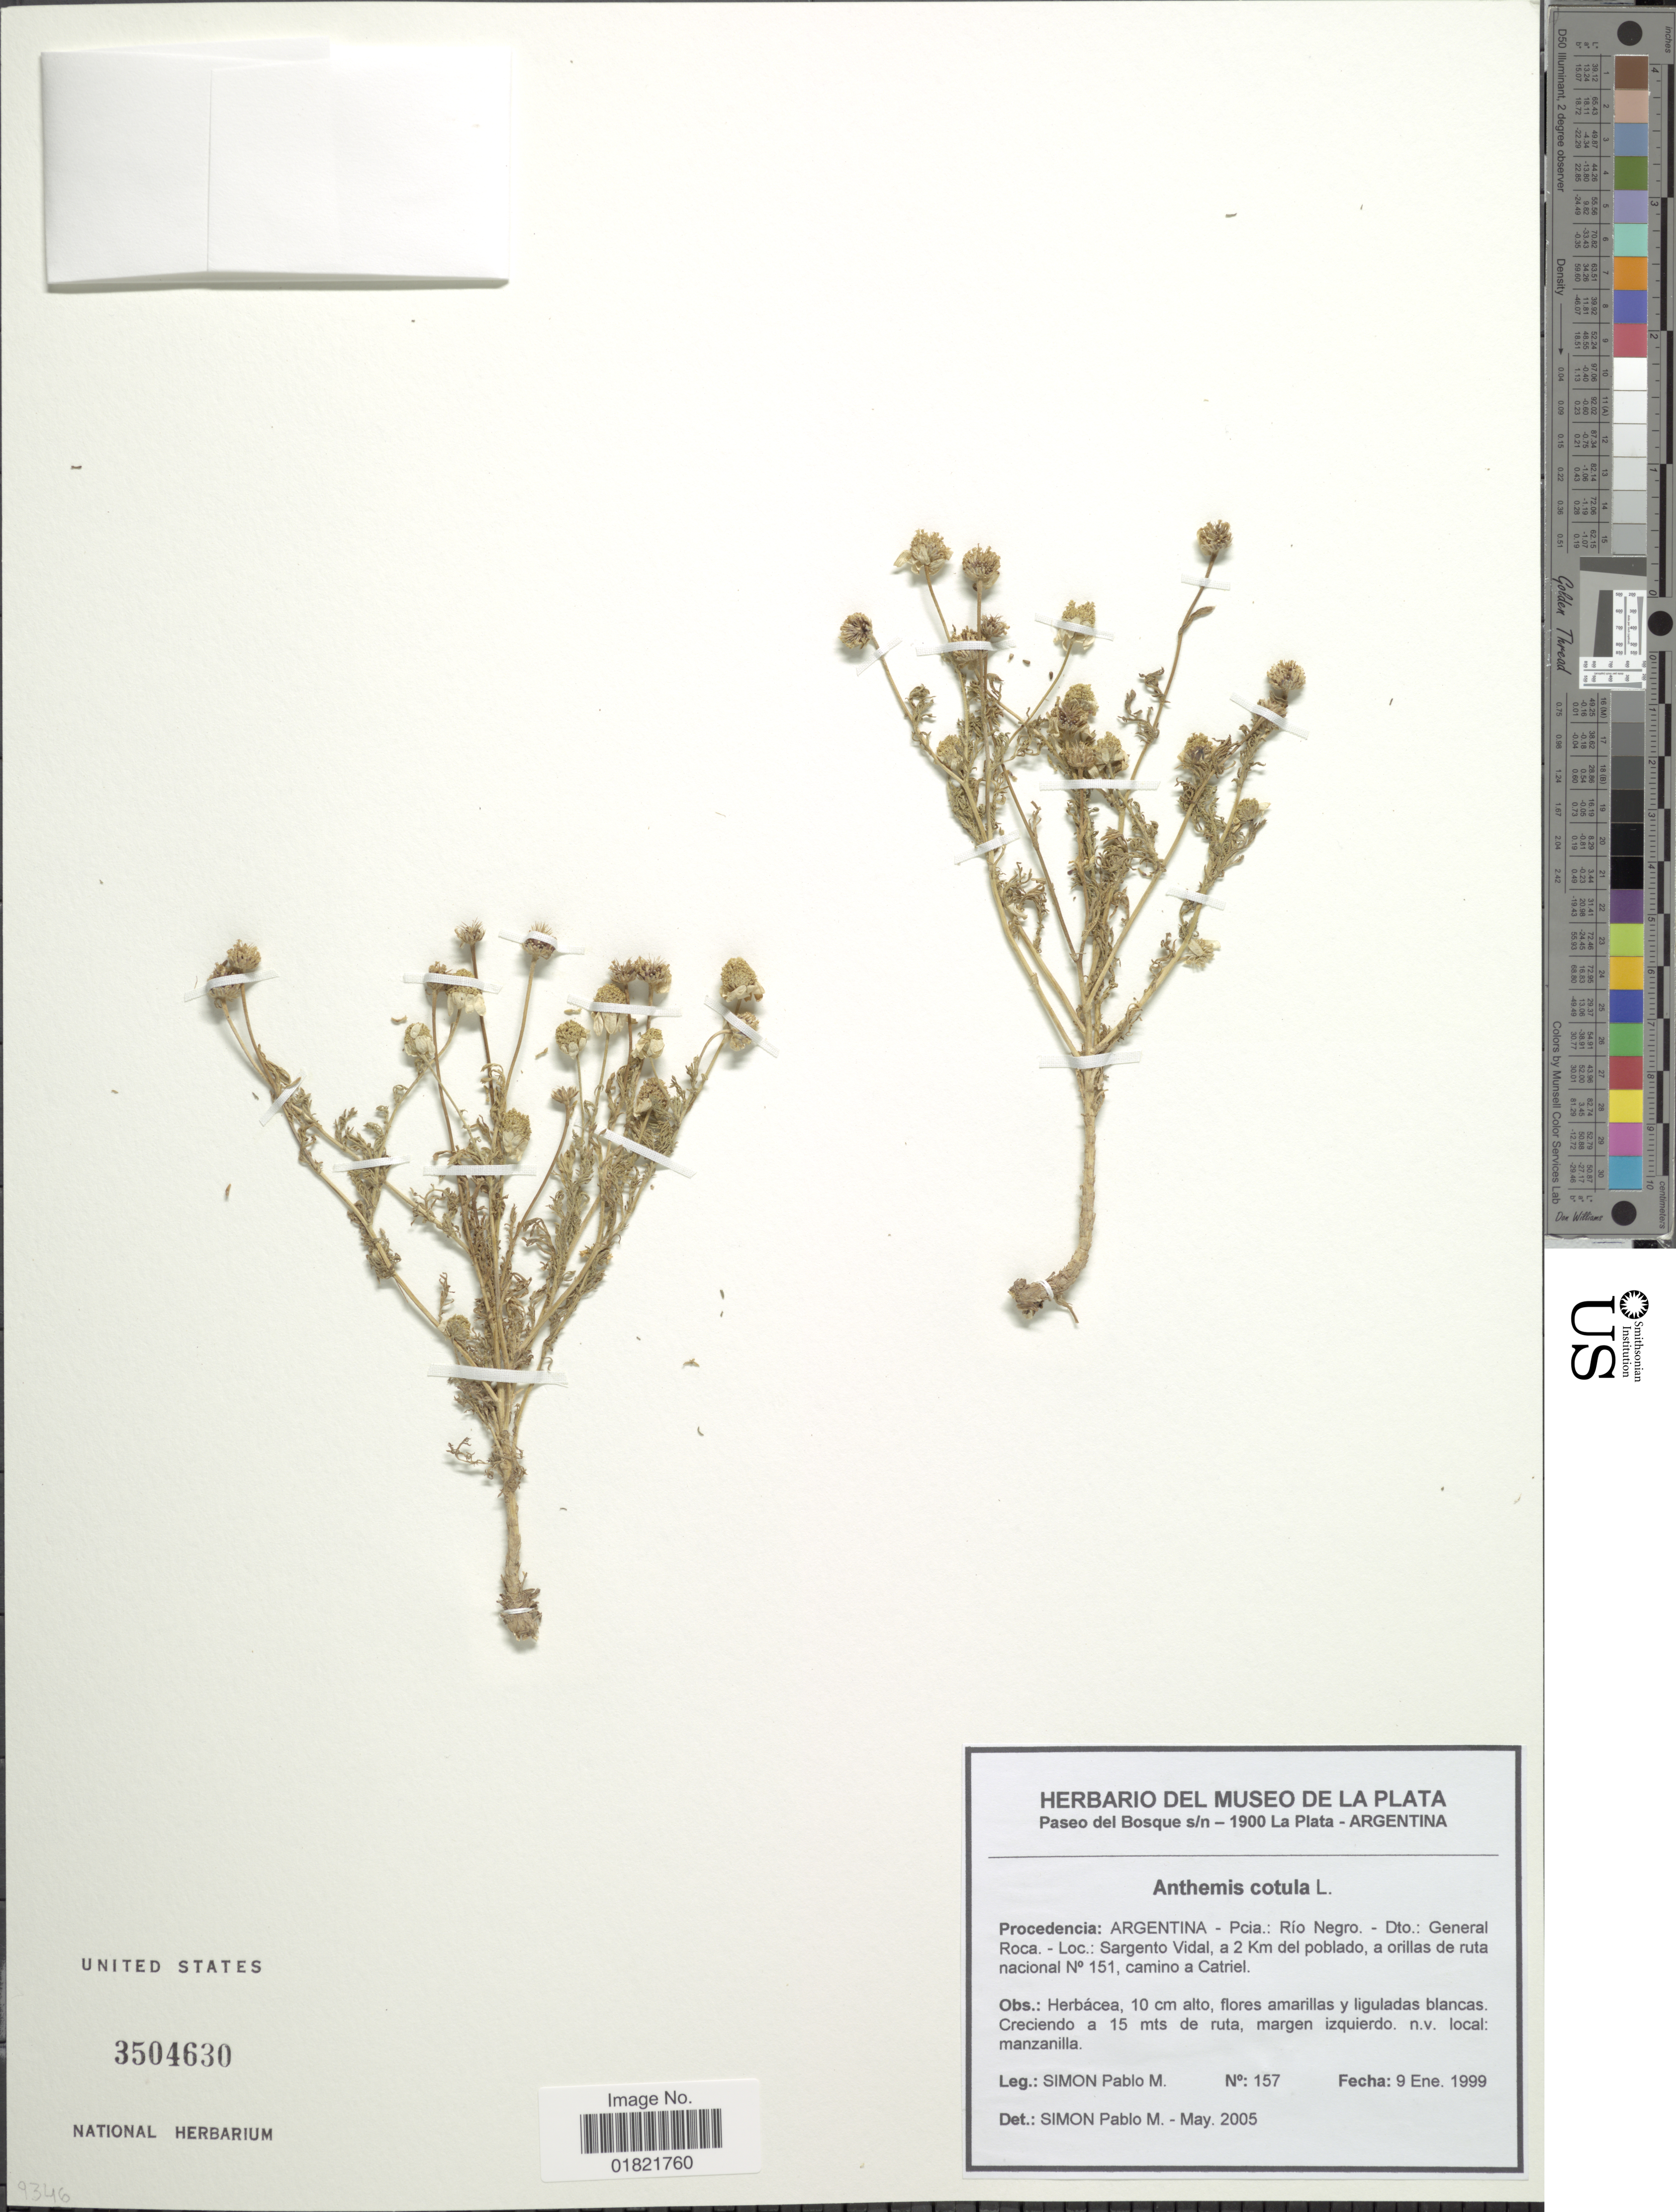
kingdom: Plantae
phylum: Tracheophyta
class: Magnoliopsida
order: Asterales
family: Asteraceae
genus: Anthemis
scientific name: Anthemis cotula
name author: L.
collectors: P. M. Simón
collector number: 157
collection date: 1999-01-09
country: Argentina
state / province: Rio Negro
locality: Dto.: General Roca. - Loc: Sargento Vidal, a 2 km del poblado, a orillas de ruta nacional n. 151, camino a Catriel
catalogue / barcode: US 3504630